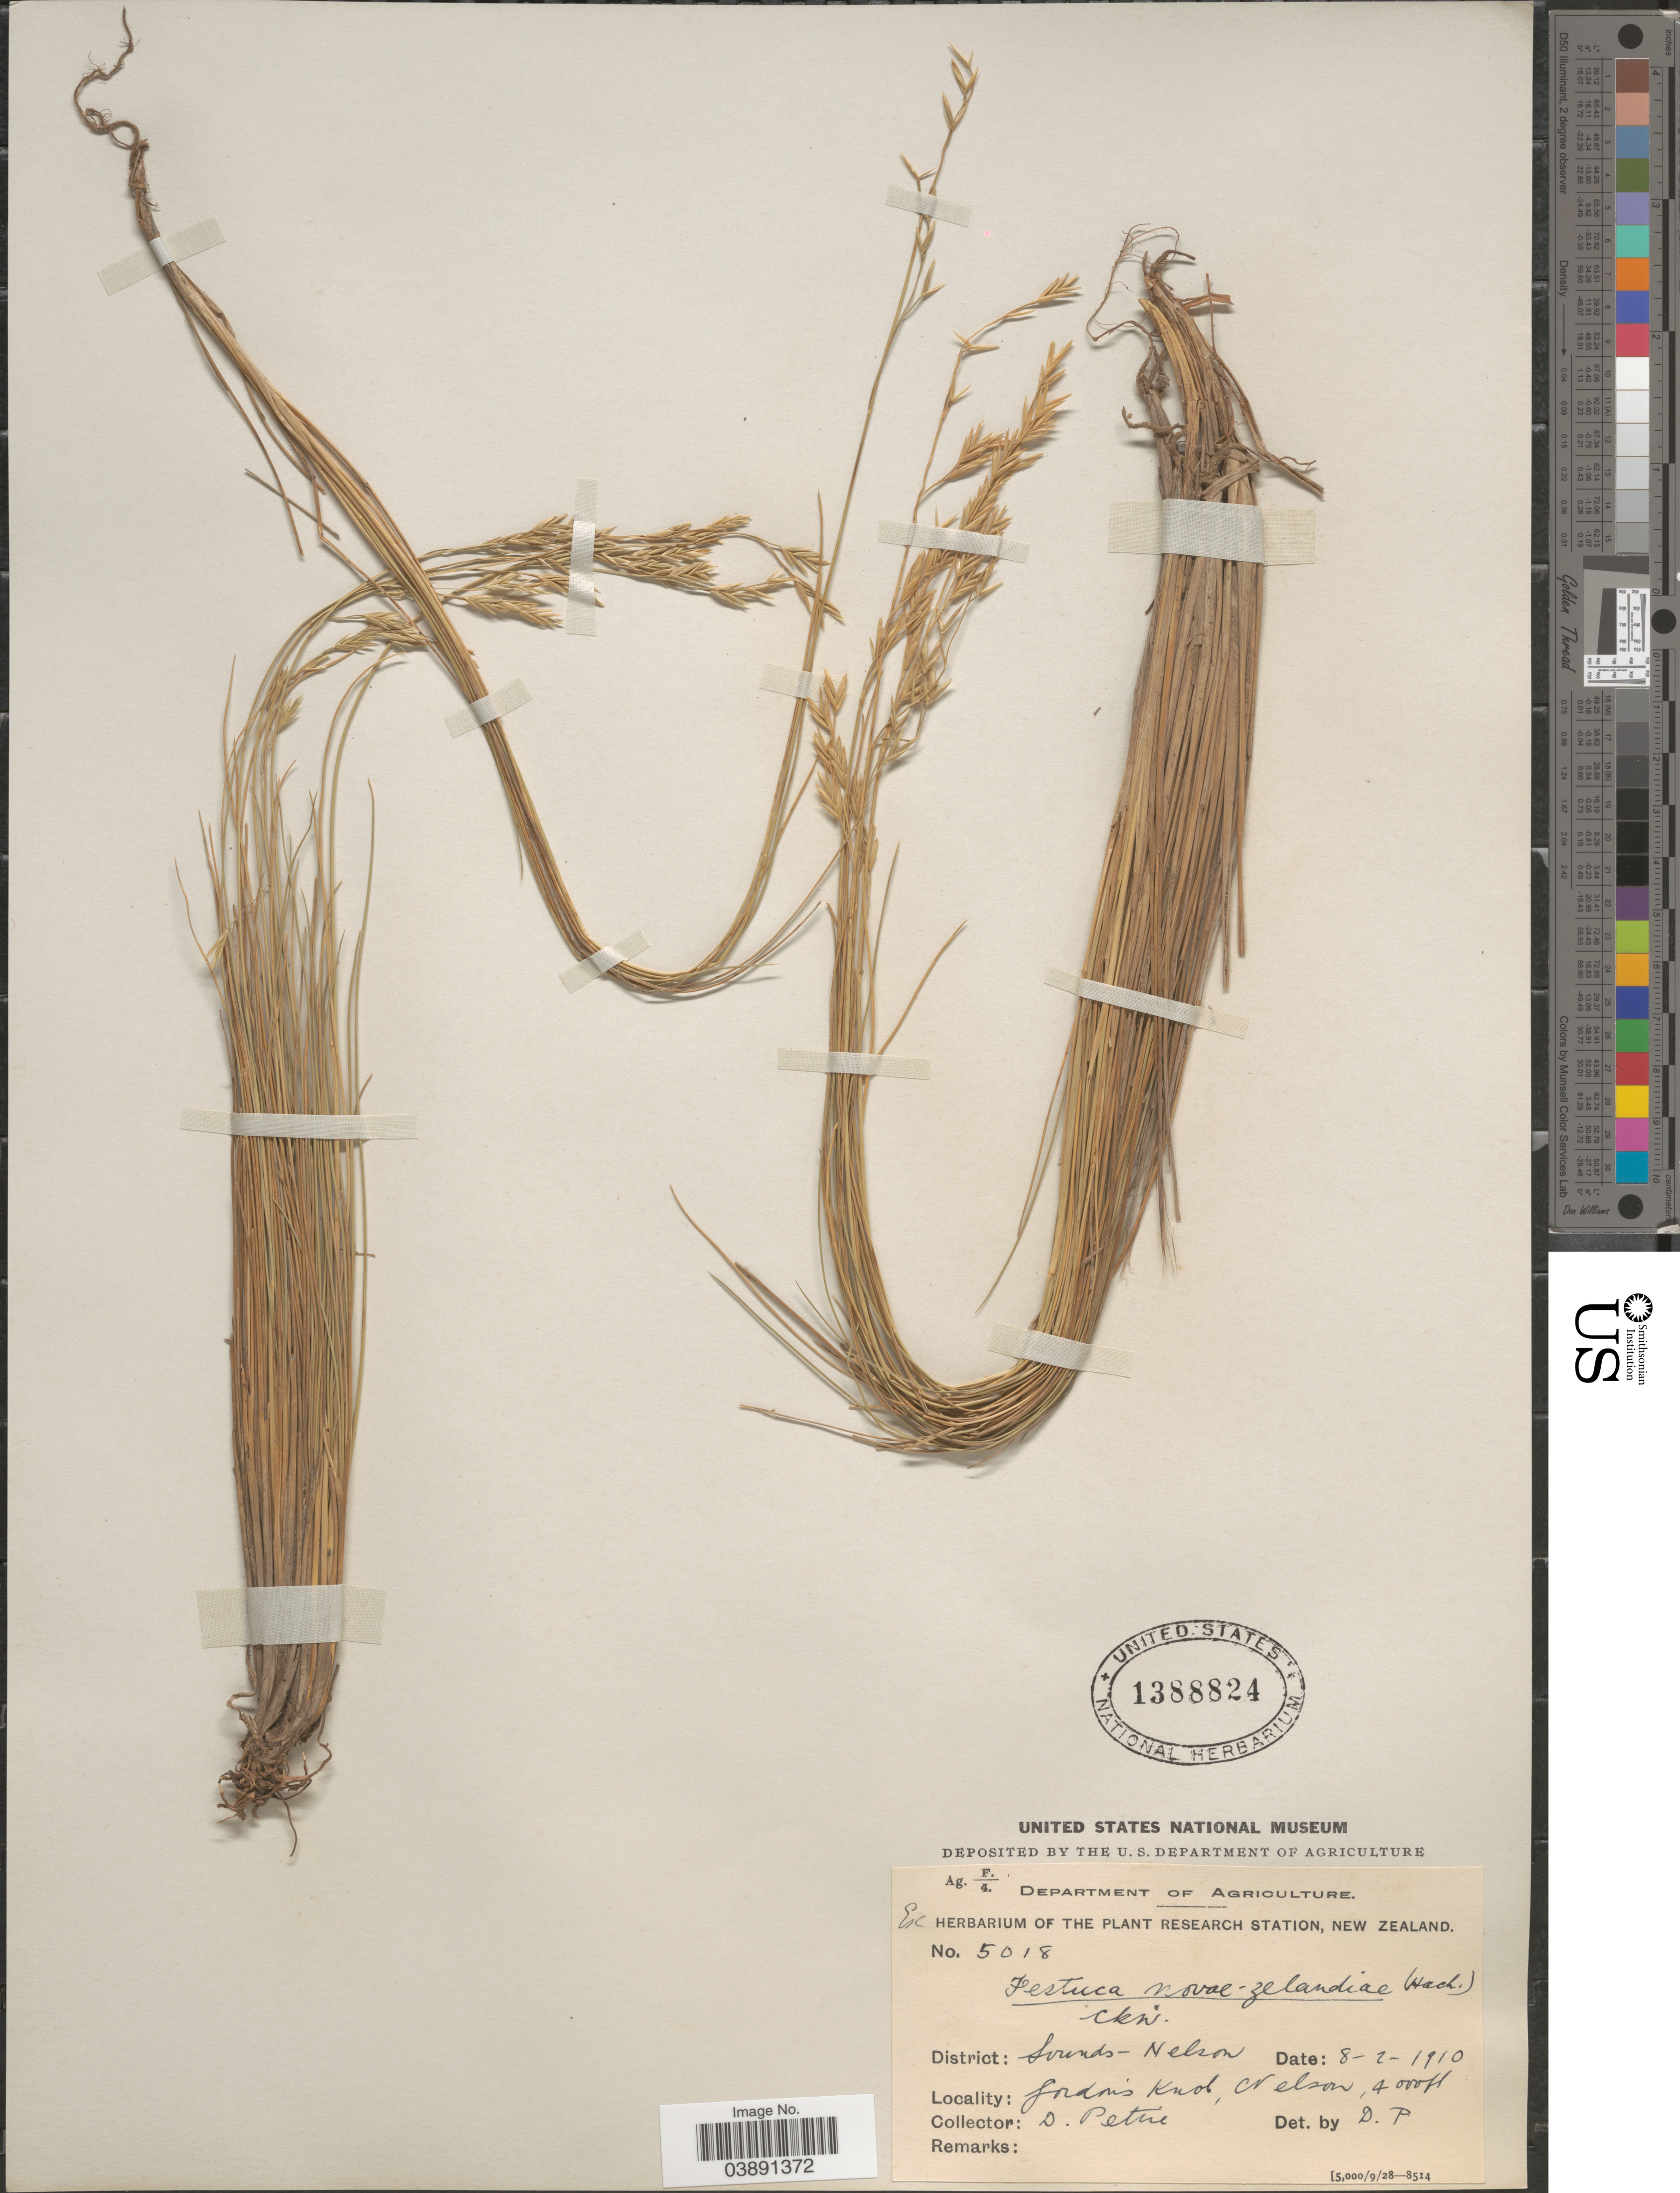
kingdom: Plantae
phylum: Tracheophyta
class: Liliopsida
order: Poales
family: Poaceae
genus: Festuca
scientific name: Festuca novae-zelandiae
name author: (Hack.) Cockayne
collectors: D. Petrie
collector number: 5018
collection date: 1910-02-08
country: New Zealand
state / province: Nelson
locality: District: Sounds - Nelson. Jordan's Knob.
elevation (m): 1219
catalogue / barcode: US 1388824